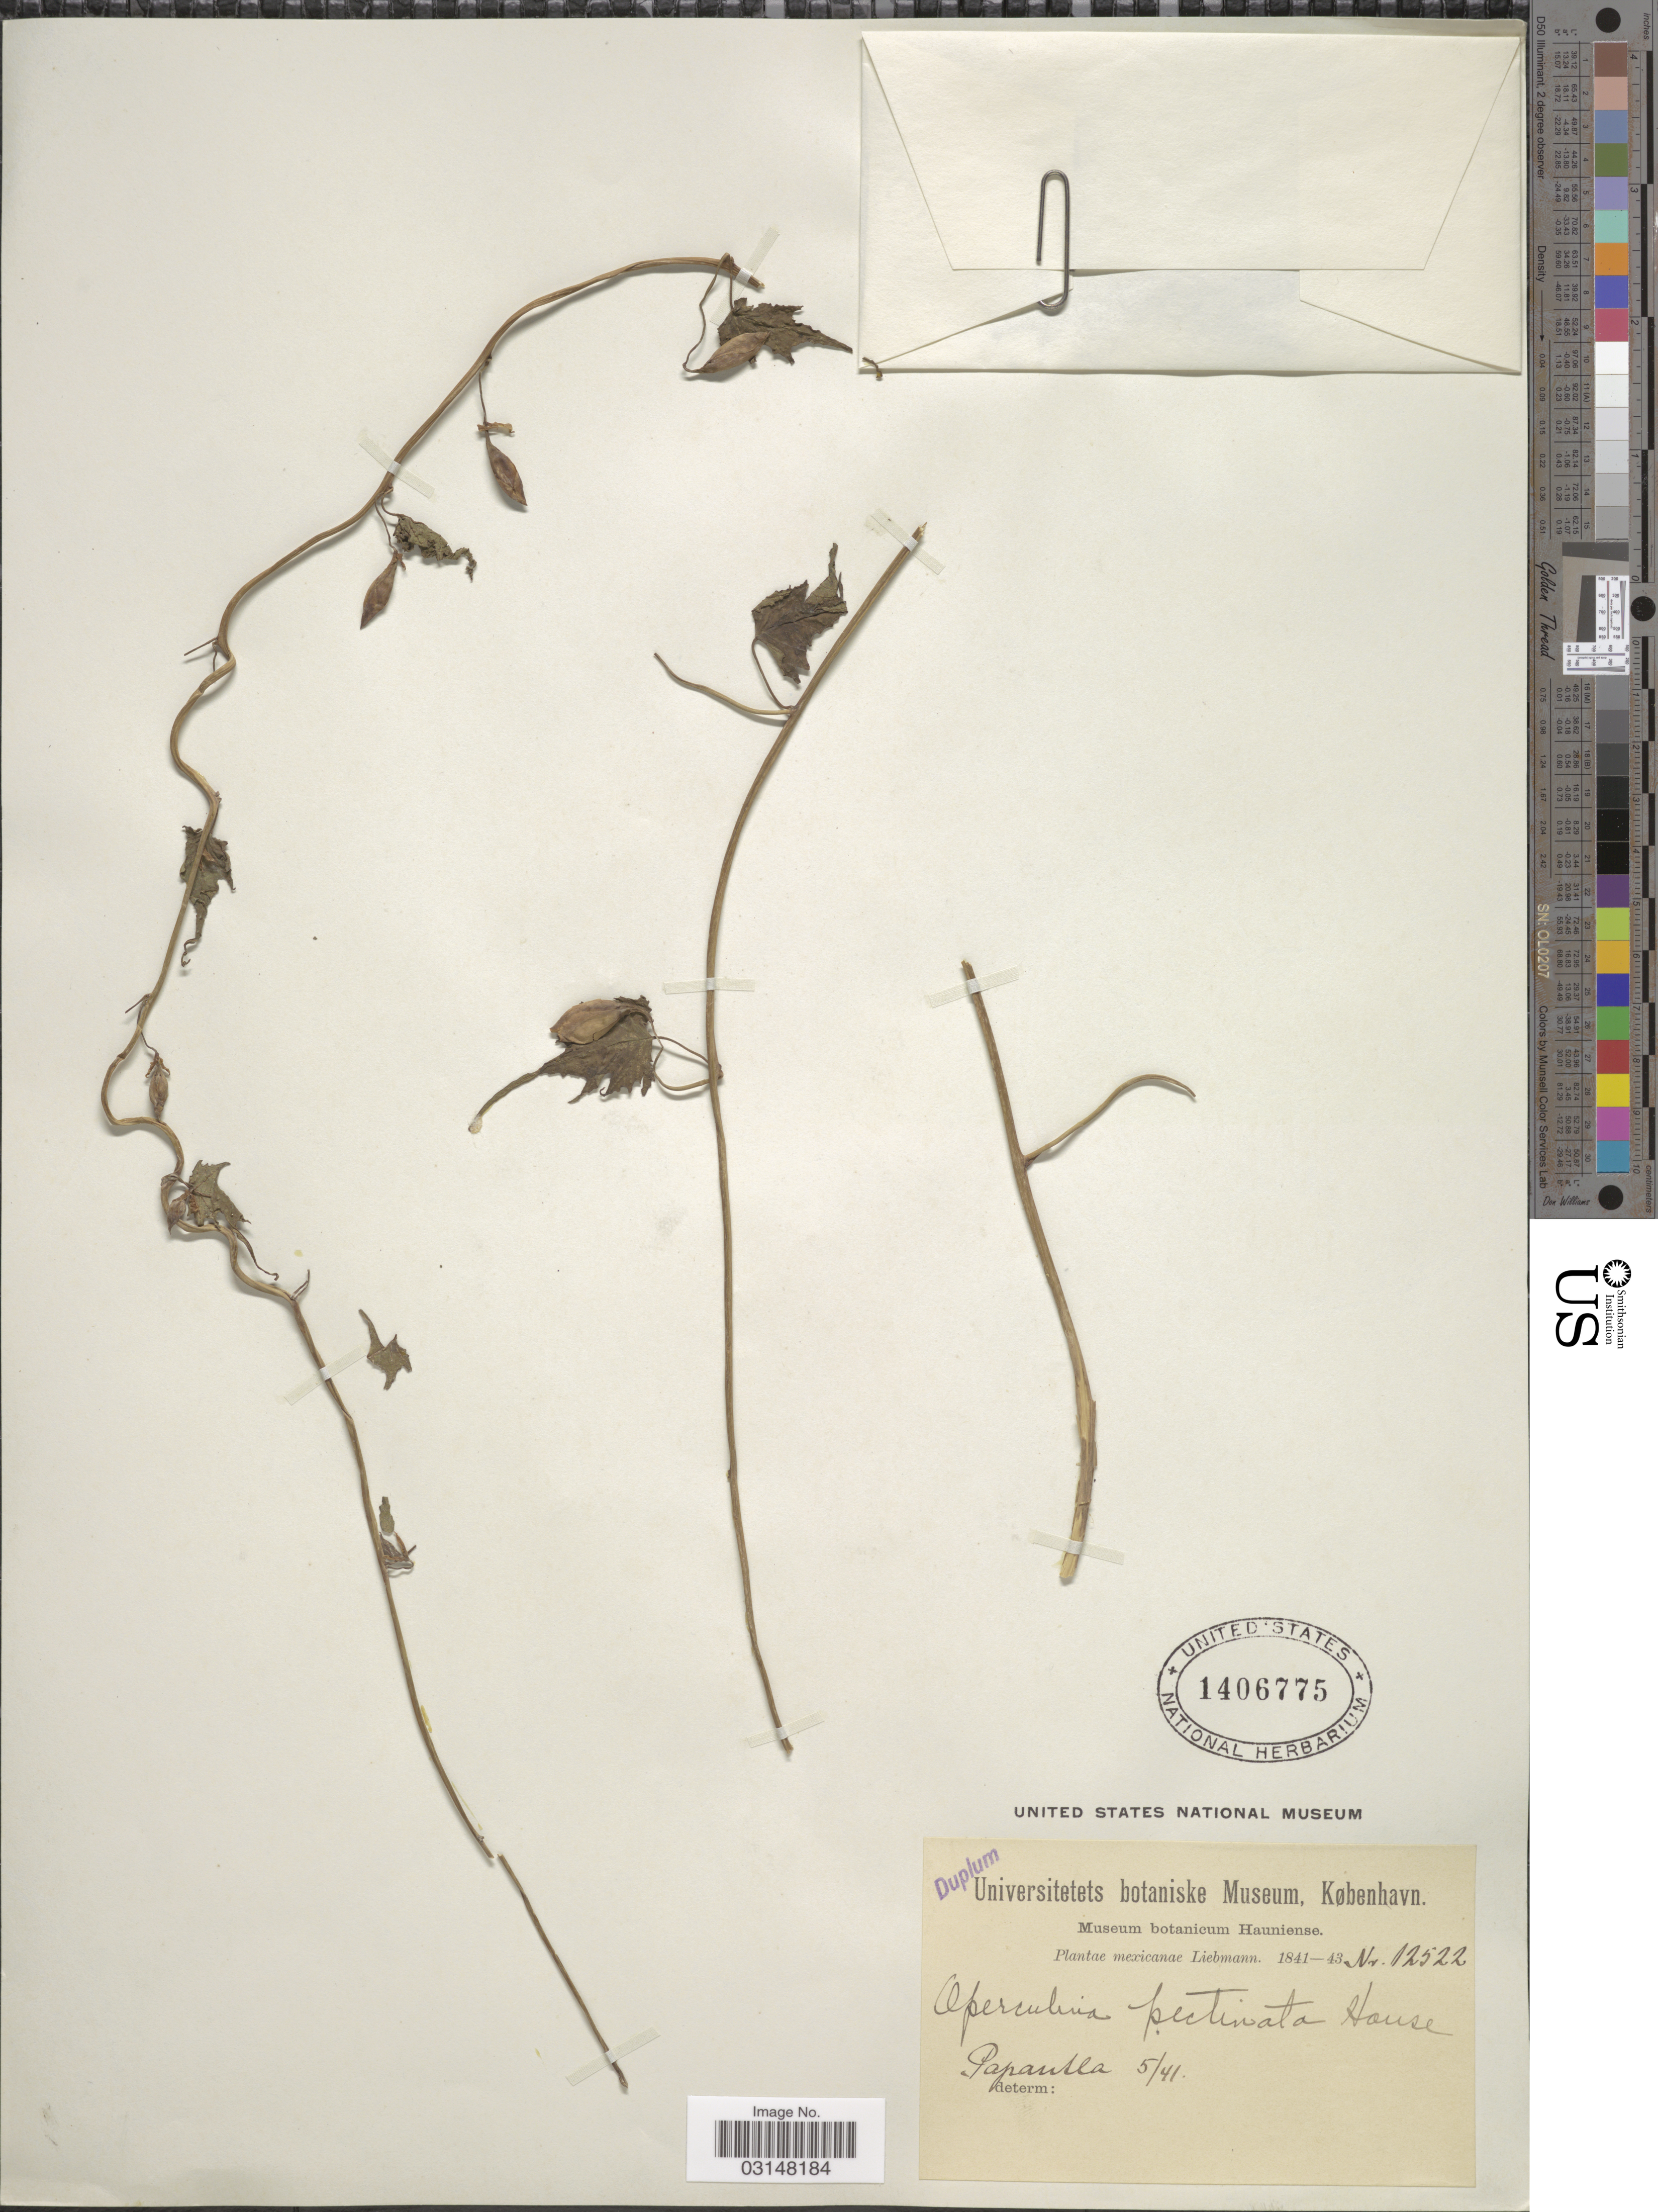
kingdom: Plantae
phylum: Tracheophyta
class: Magnoliopsida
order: Solanales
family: Convolvulaceae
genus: Operculina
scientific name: Operculina pectinata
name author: House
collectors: Liebmann, --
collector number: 12522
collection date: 1841-05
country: Mexico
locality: Papantla.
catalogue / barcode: US 1406775